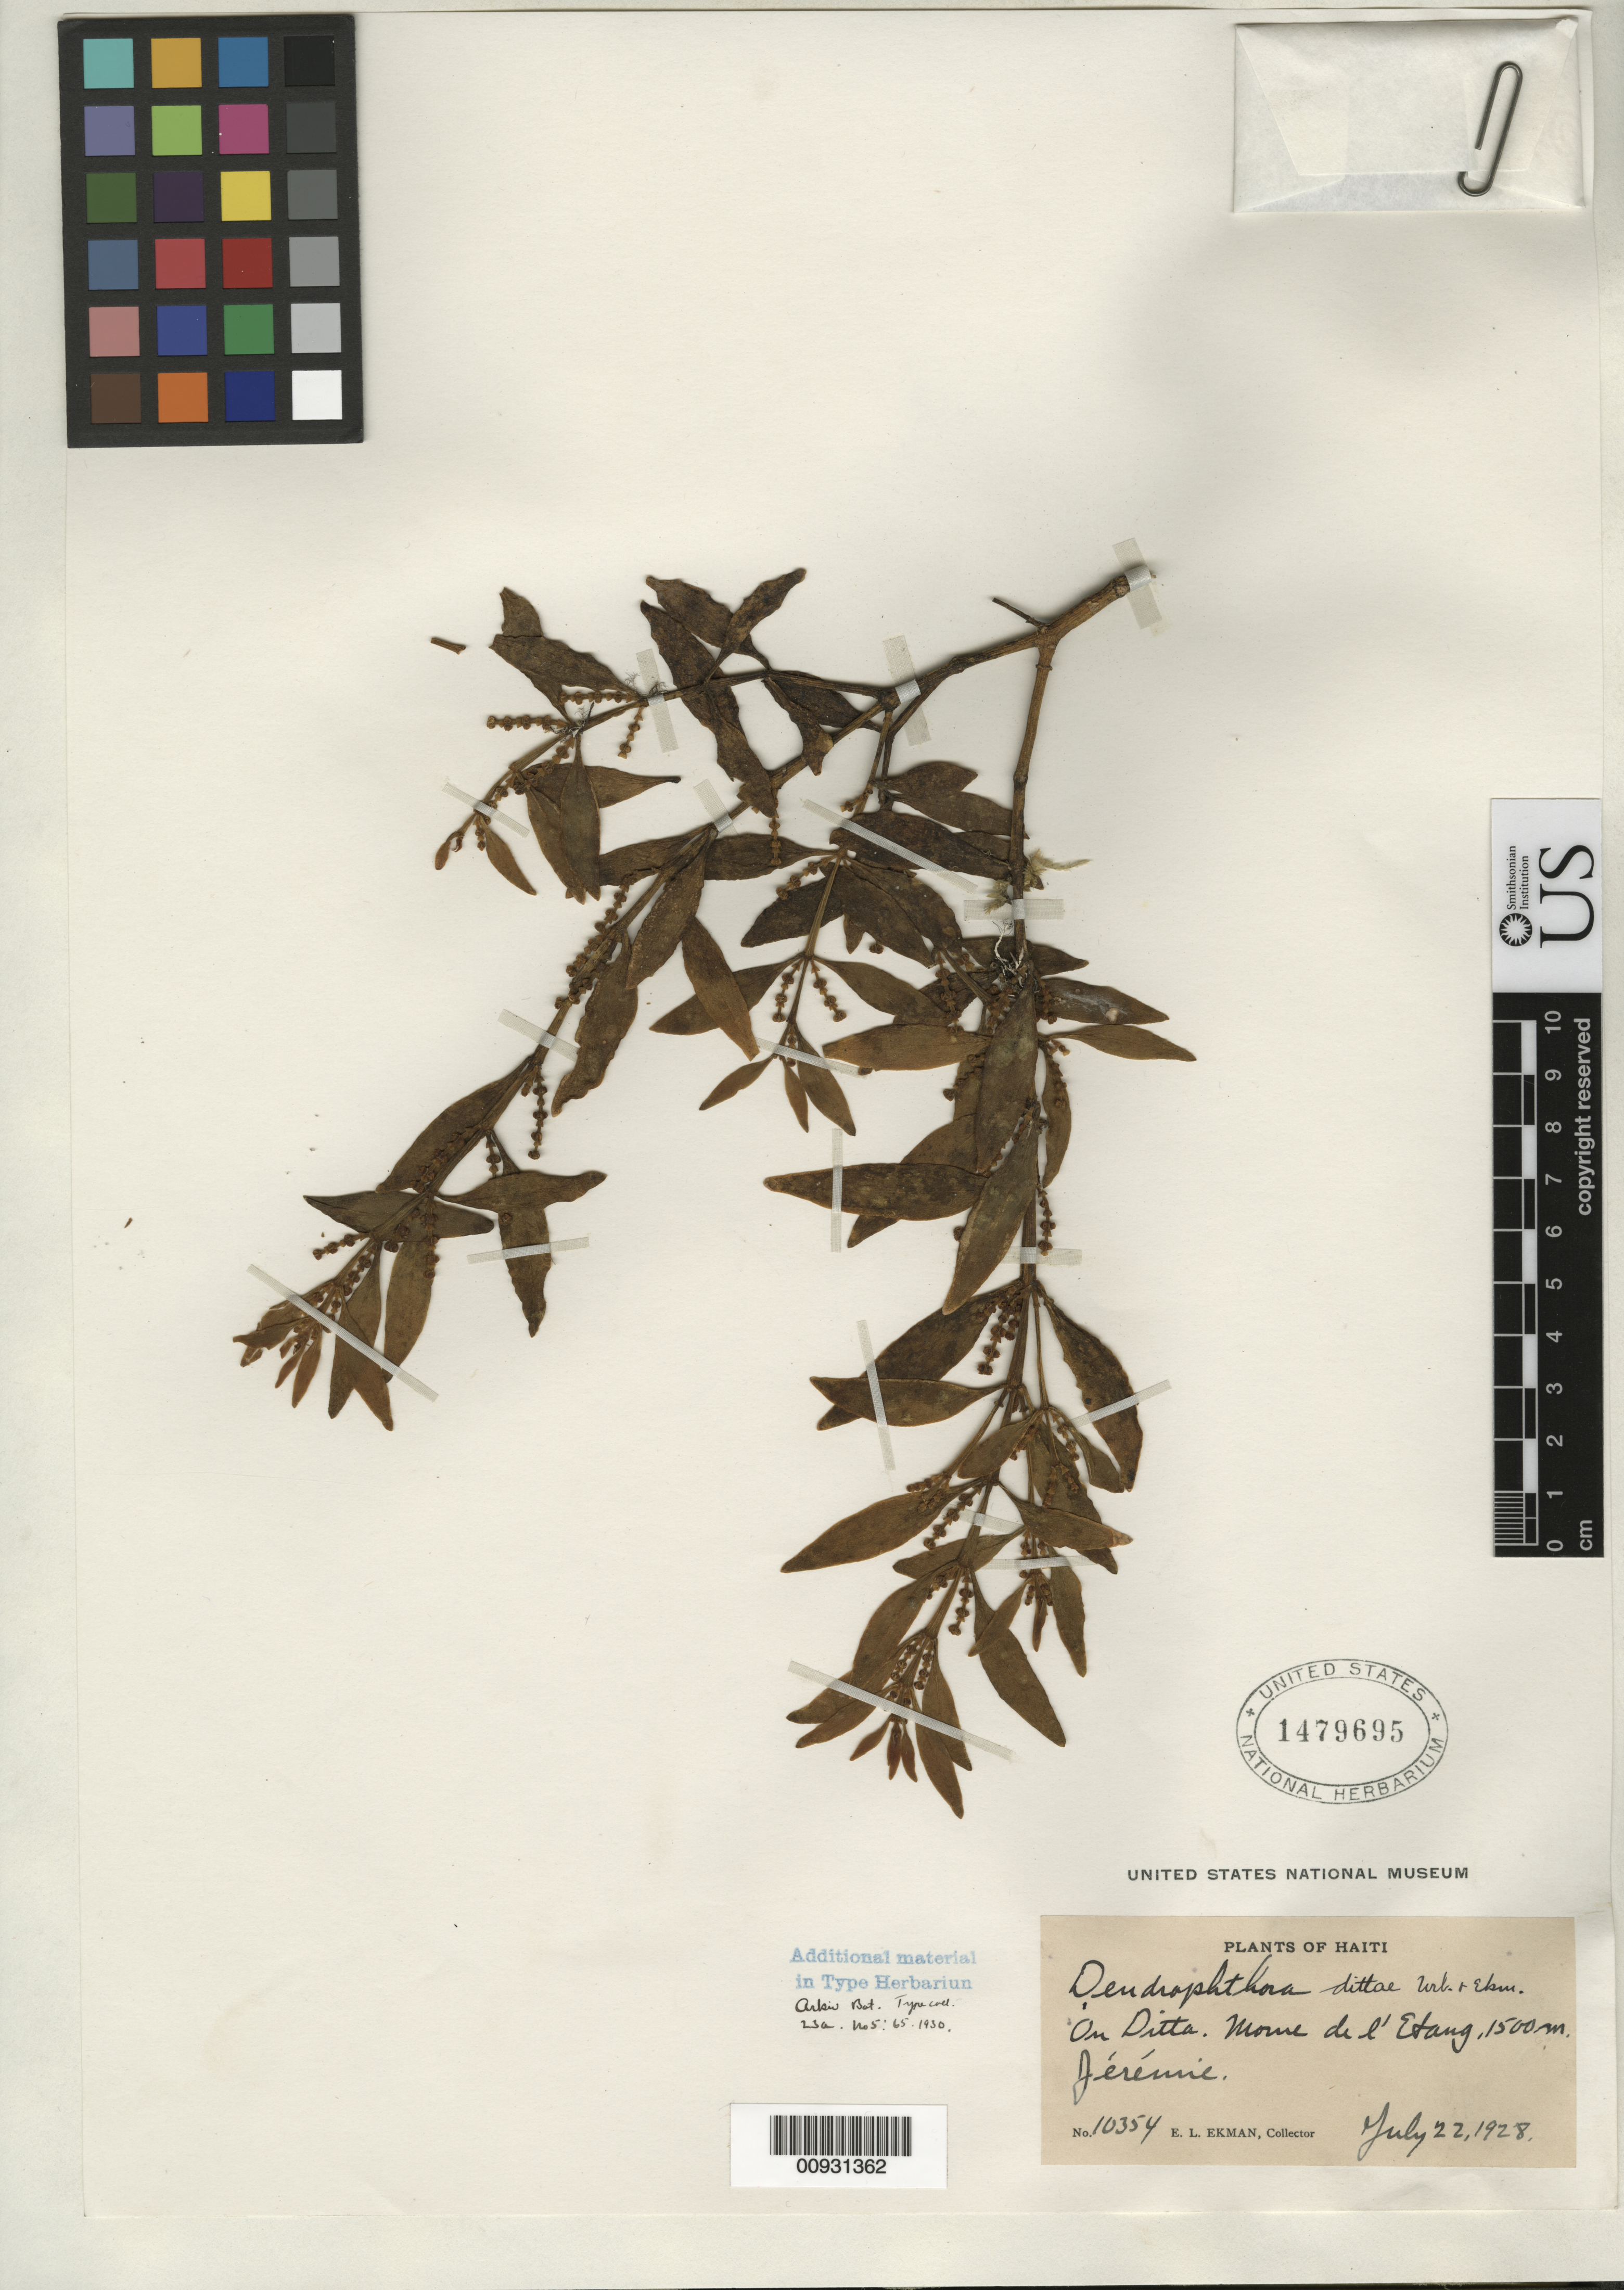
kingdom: Plantae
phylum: Tracheophyta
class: Magnoliopsida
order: Santalales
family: Viscaceae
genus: Dendrophthora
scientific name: Dendrophthora dittae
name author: Urb. & Ekman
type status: Isotype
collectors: E. L. Ekman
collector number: H 10354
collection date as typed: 22 Jul 1928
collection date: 1928-07-22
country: Haiti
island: Hispaniola Island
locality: Morne de l'Etang.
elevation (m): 1500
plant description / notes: Note different collection dates on US duplicates.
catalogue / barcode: US 1479695